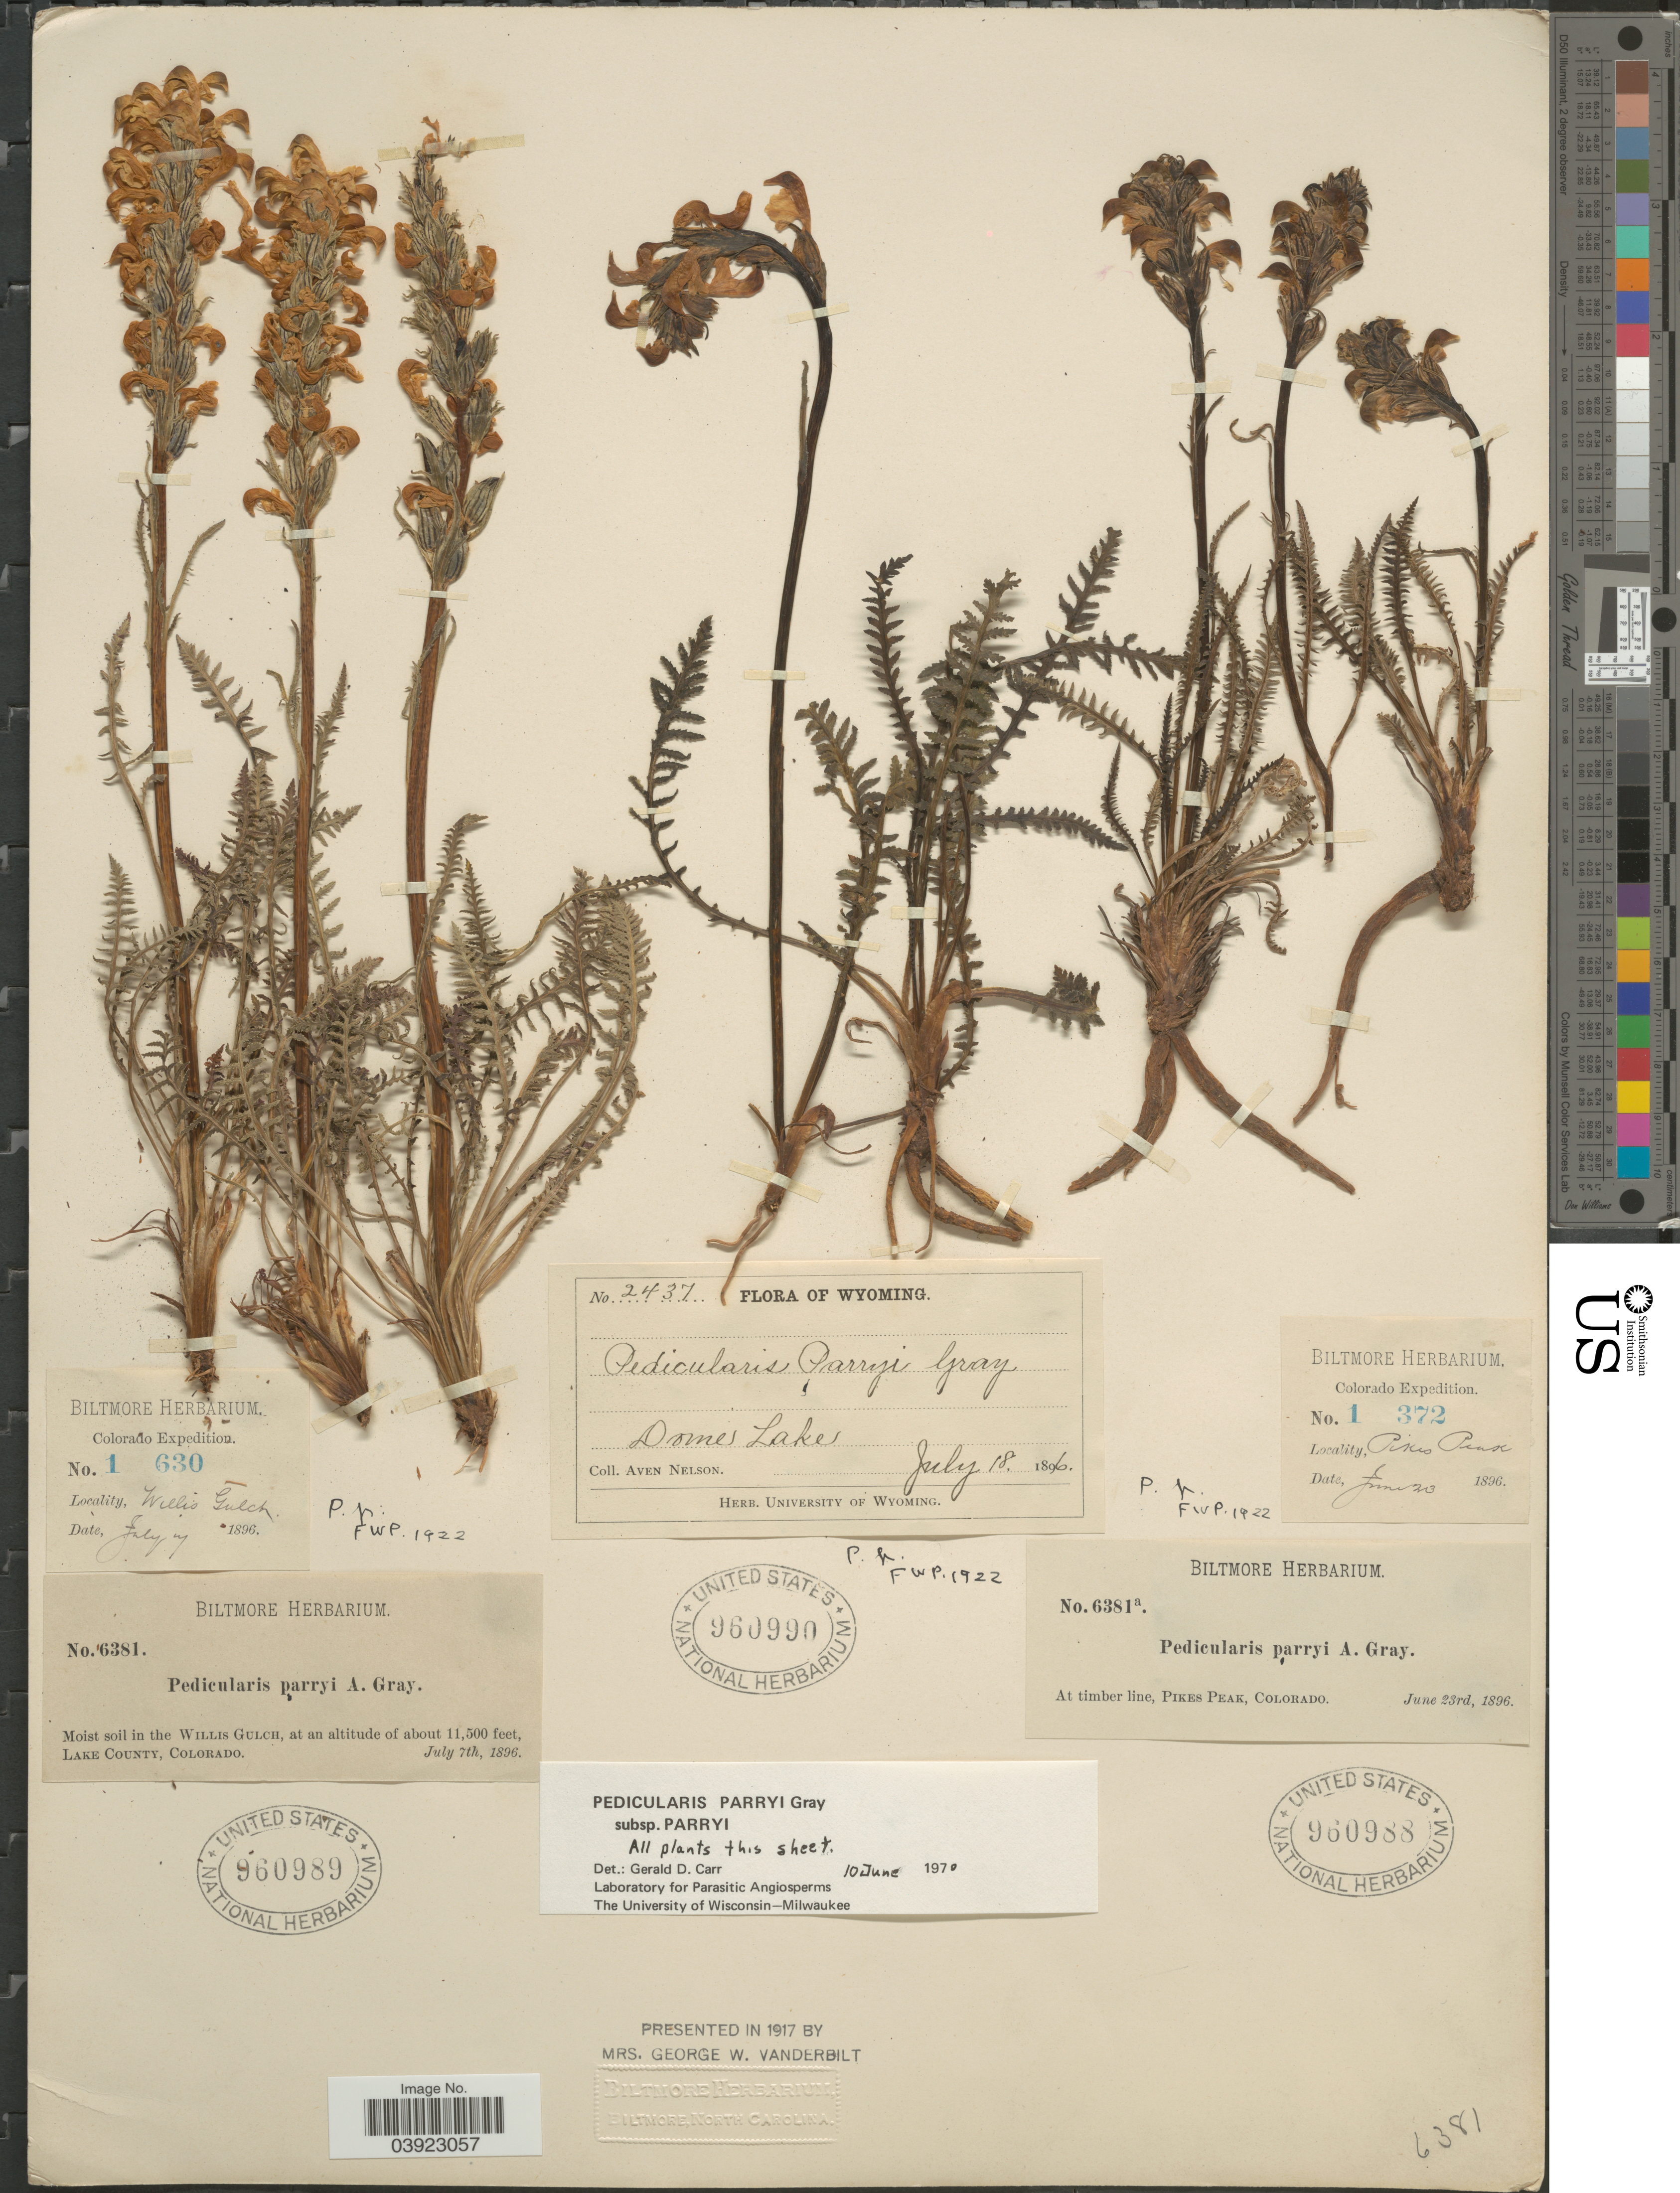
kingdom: Plantae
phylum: Tracheophyta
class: Magnoliopsida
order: Lamiales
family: Orobanchaceae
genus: Pedicularis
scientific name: Pedicularis parryi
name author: A. Gray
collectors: ex herb. Biltmore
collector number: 6381a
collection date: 1896-06-23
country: United States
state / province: Colorado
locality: At timber line, Pikes Peak.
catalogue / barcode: US 960988